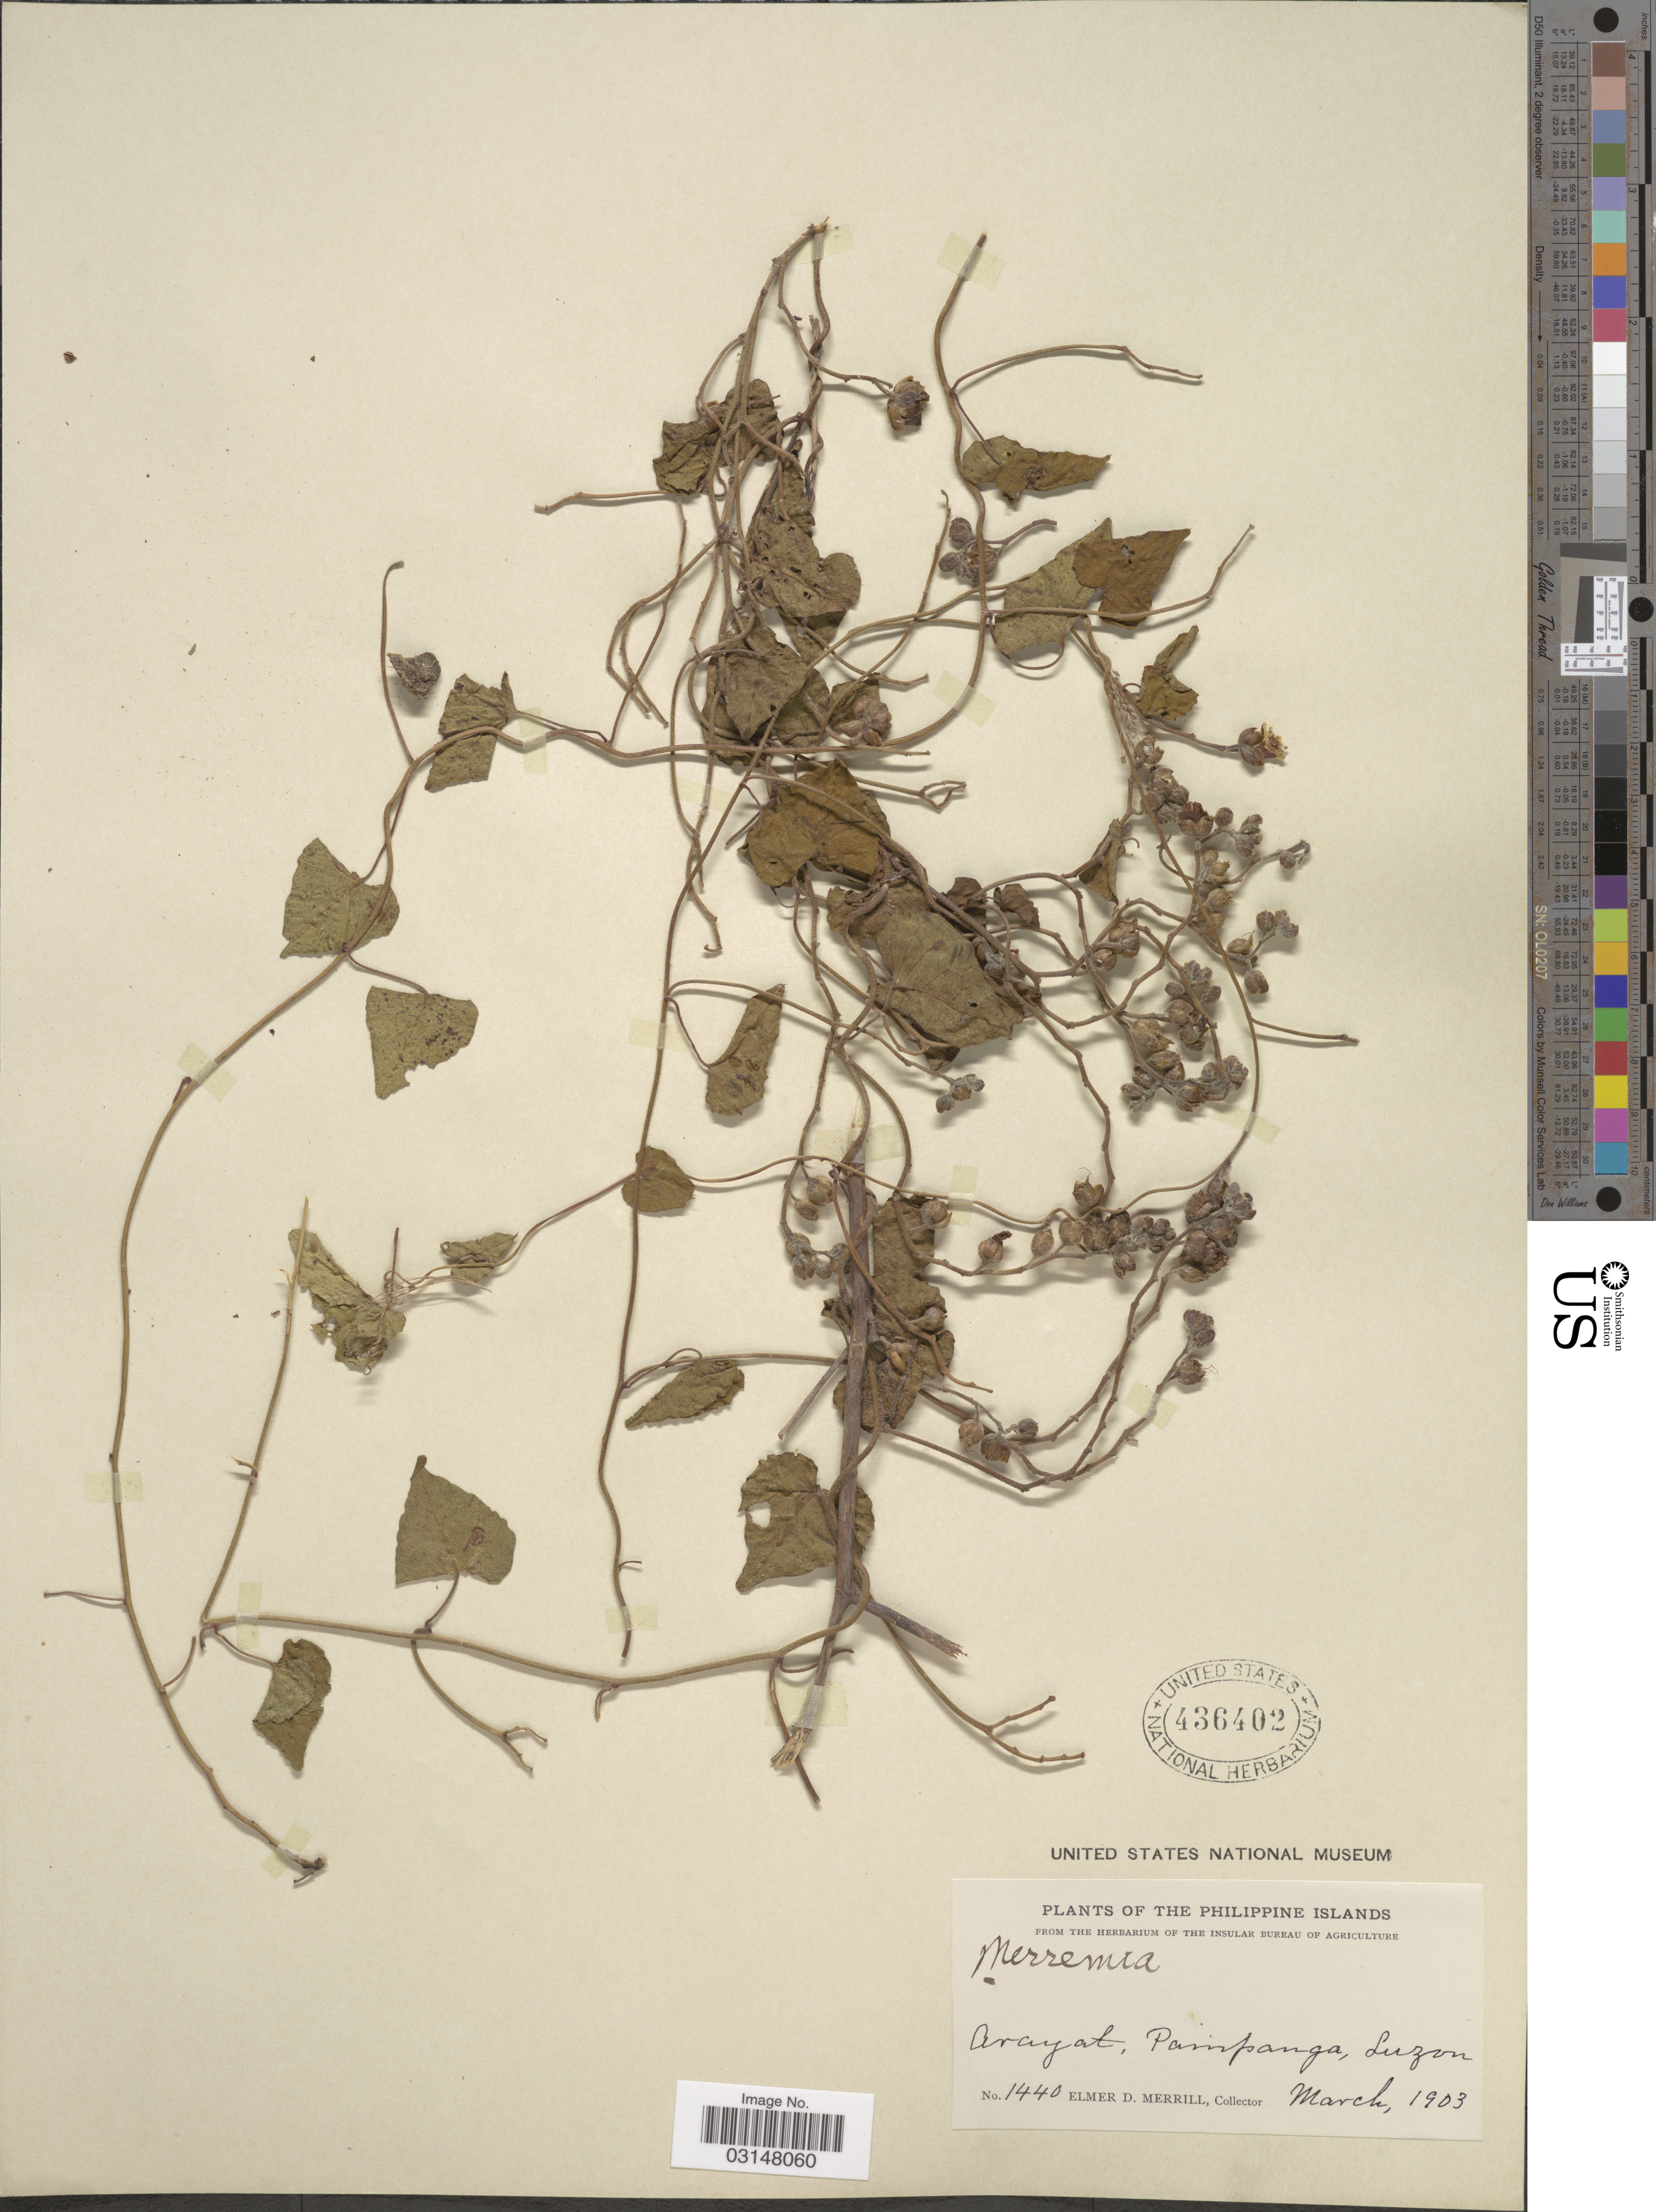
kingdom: Plantae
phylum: Tracheophyta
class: Magnoliopsida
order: Solanales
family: Convolvulaceae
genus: Merremia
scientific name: Merremia gemella var. gemella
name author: (Burm. f.) Hallier f.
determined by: Strong, Mark T., (BOT), Smithsonian Institution - National Museum of Natural History (UNITED STATES)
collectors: E. D. Merrill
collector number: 1440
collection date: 1903-03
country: Philippines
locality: Arayat, Pampanga, Luzon.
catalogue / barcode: US 436402